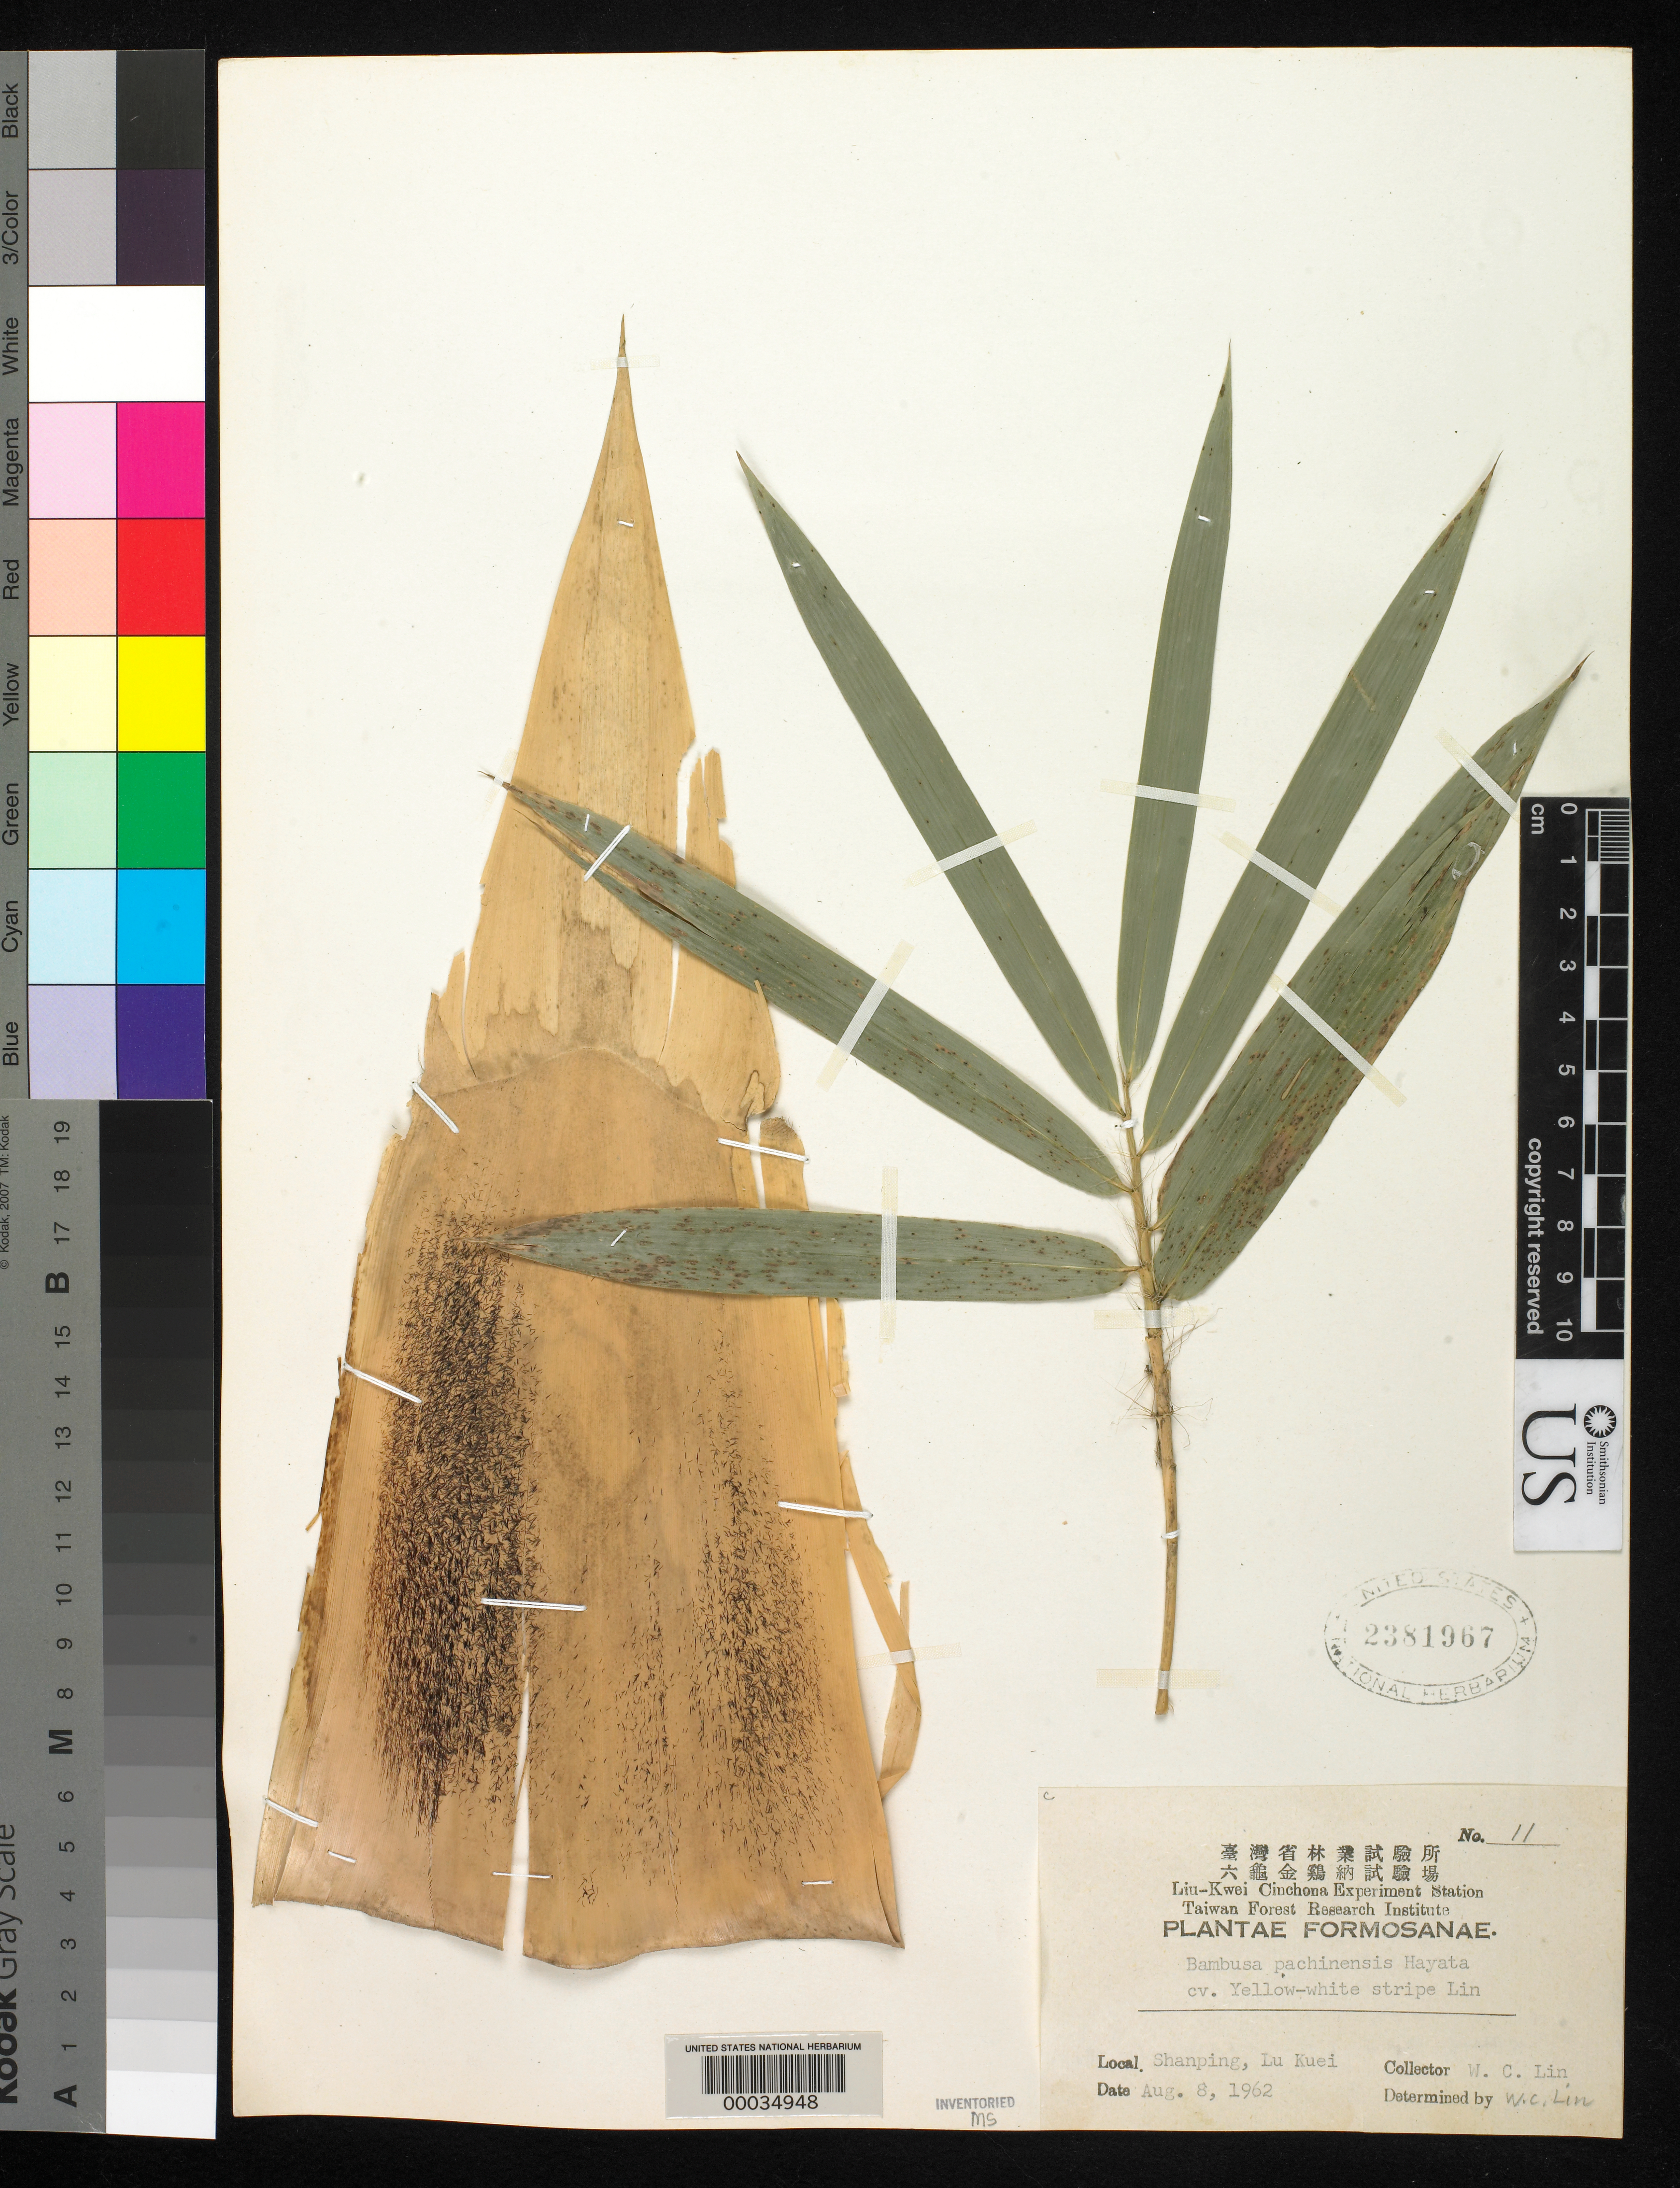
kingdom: Plantae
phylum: Tracheophyta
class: Liliopsida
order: Poales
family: Poaceae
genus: Bambusa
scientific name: Bambusa pachinensis 'Yellow-White Stripe'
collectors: W. Lin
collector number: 11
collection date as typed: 08 Aug 1962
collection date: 1962-08-08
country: Taiwan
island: Taiwan [Formosa]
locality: Shanping, lu kuei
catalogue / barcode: US 2381967